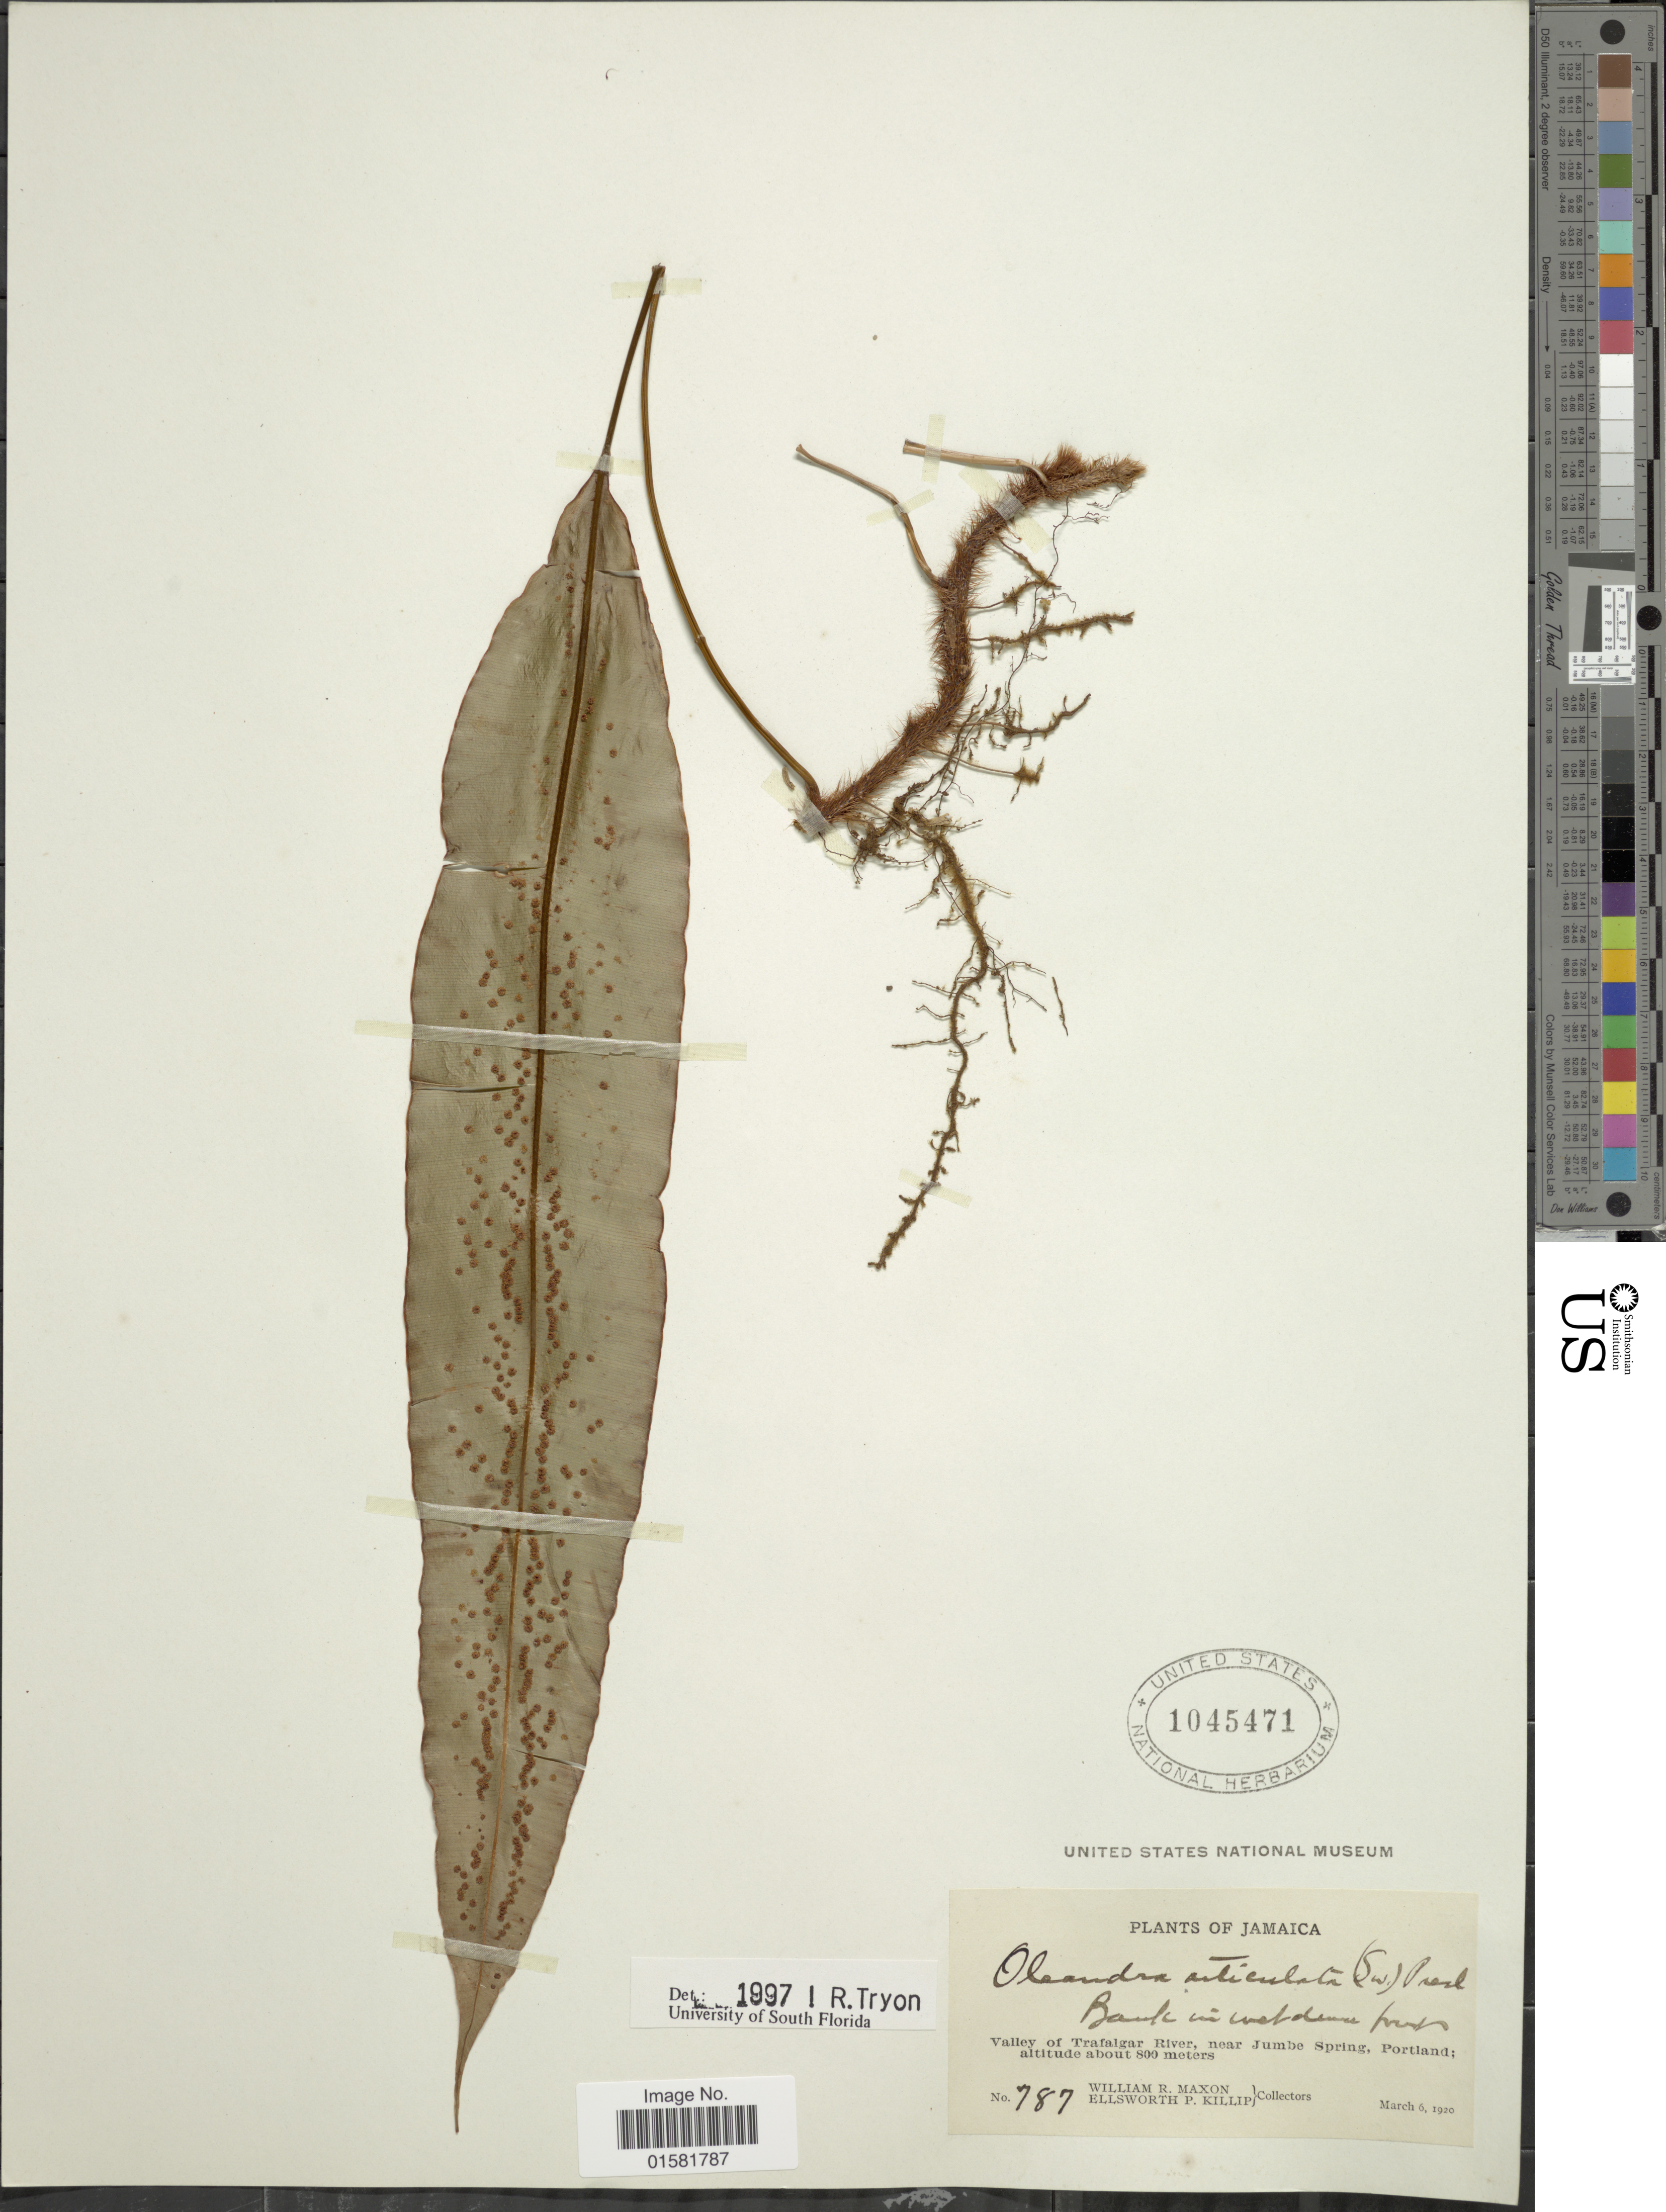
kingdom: Plantae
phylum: Tracheophyta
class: Polypodiopsida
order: Polypodiales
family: Oleandraceae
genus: Oleandra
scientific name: Oleandra articulata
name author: (Sw.) C. Presl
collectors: W. R. Maxon & E. P. Killip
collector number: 787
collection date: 1920-03-06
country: Jamaica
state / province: Portland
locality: Jamaica, valley of Trafalgar River, near Jumbe Spring, Portland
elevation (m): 800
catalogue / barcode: US 1045471